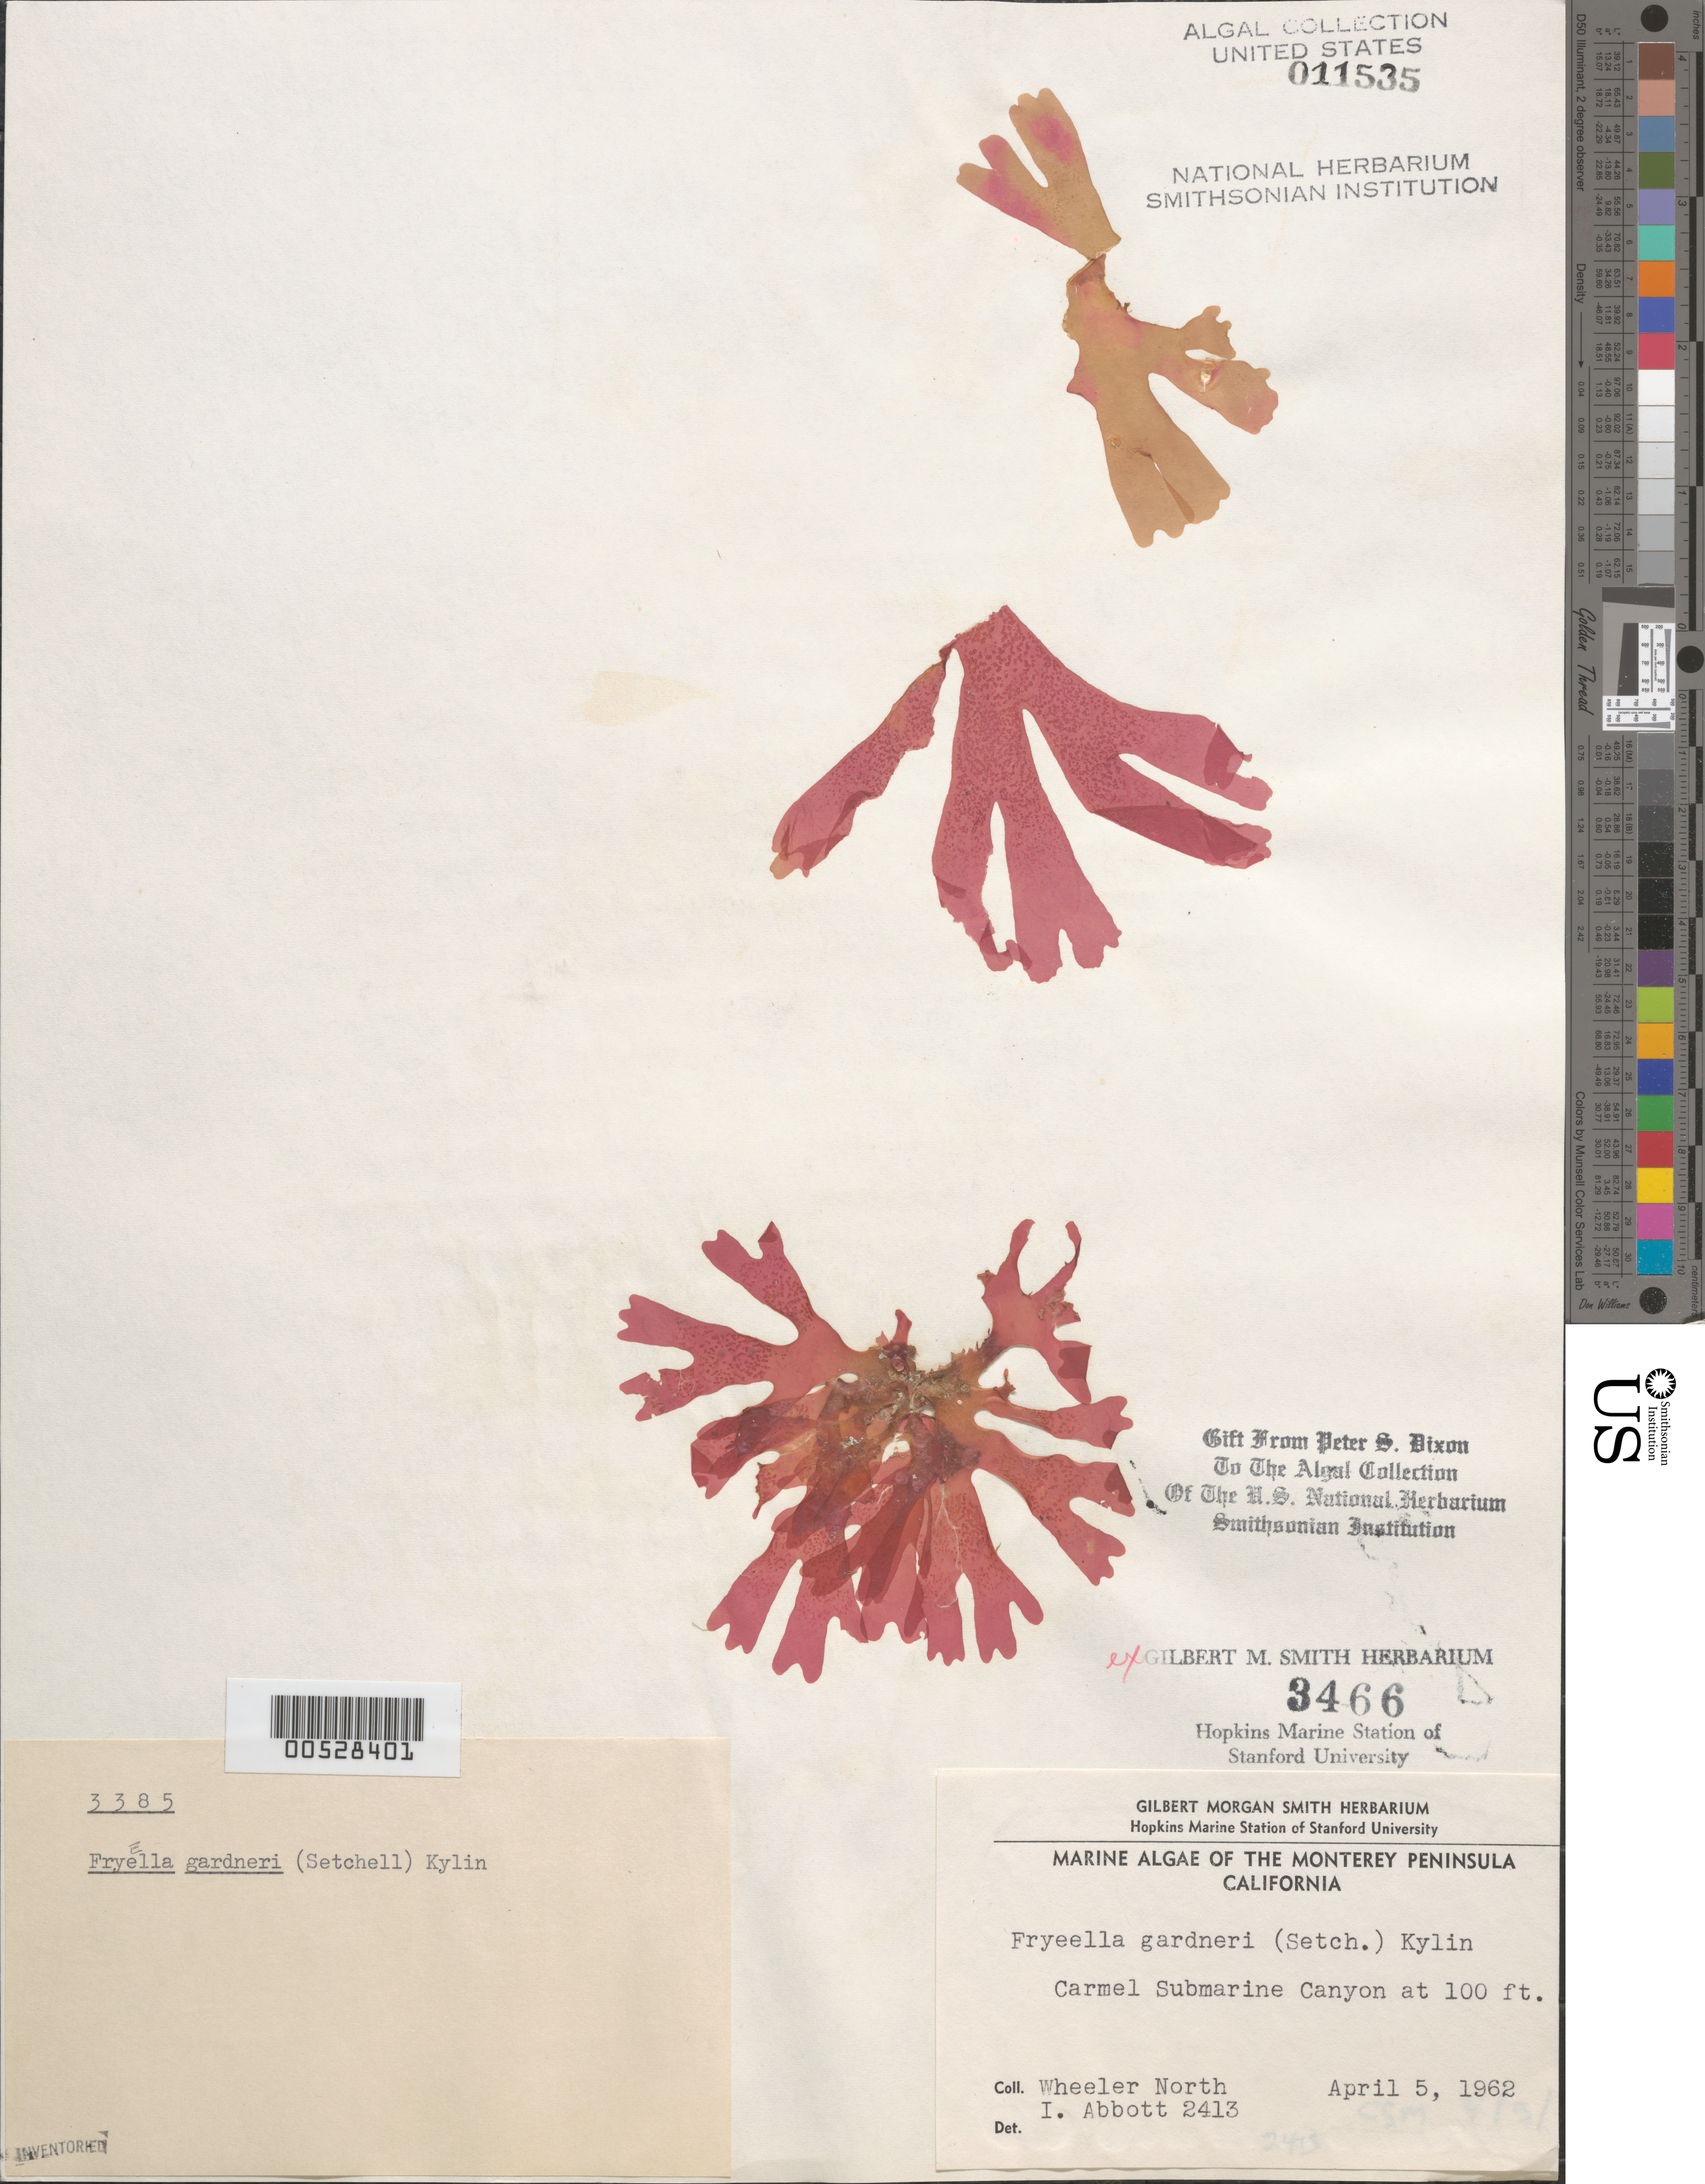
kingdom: Plantae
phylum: Rhodophyta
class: Florideophyceae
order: Rhodymeniales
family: Fryeellaceae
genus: Fryeella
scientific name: Fryeella gardneri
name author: (Setch.) Kylin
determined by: Abbott, Isabella A.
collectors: W. North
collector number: IAA 2413 & PSD 3385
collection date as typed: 05 Apr 1962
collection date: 1962-04-05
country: United States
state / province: California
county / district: Monterey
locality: Carmel Submarine Canyon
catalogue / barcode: US 11535